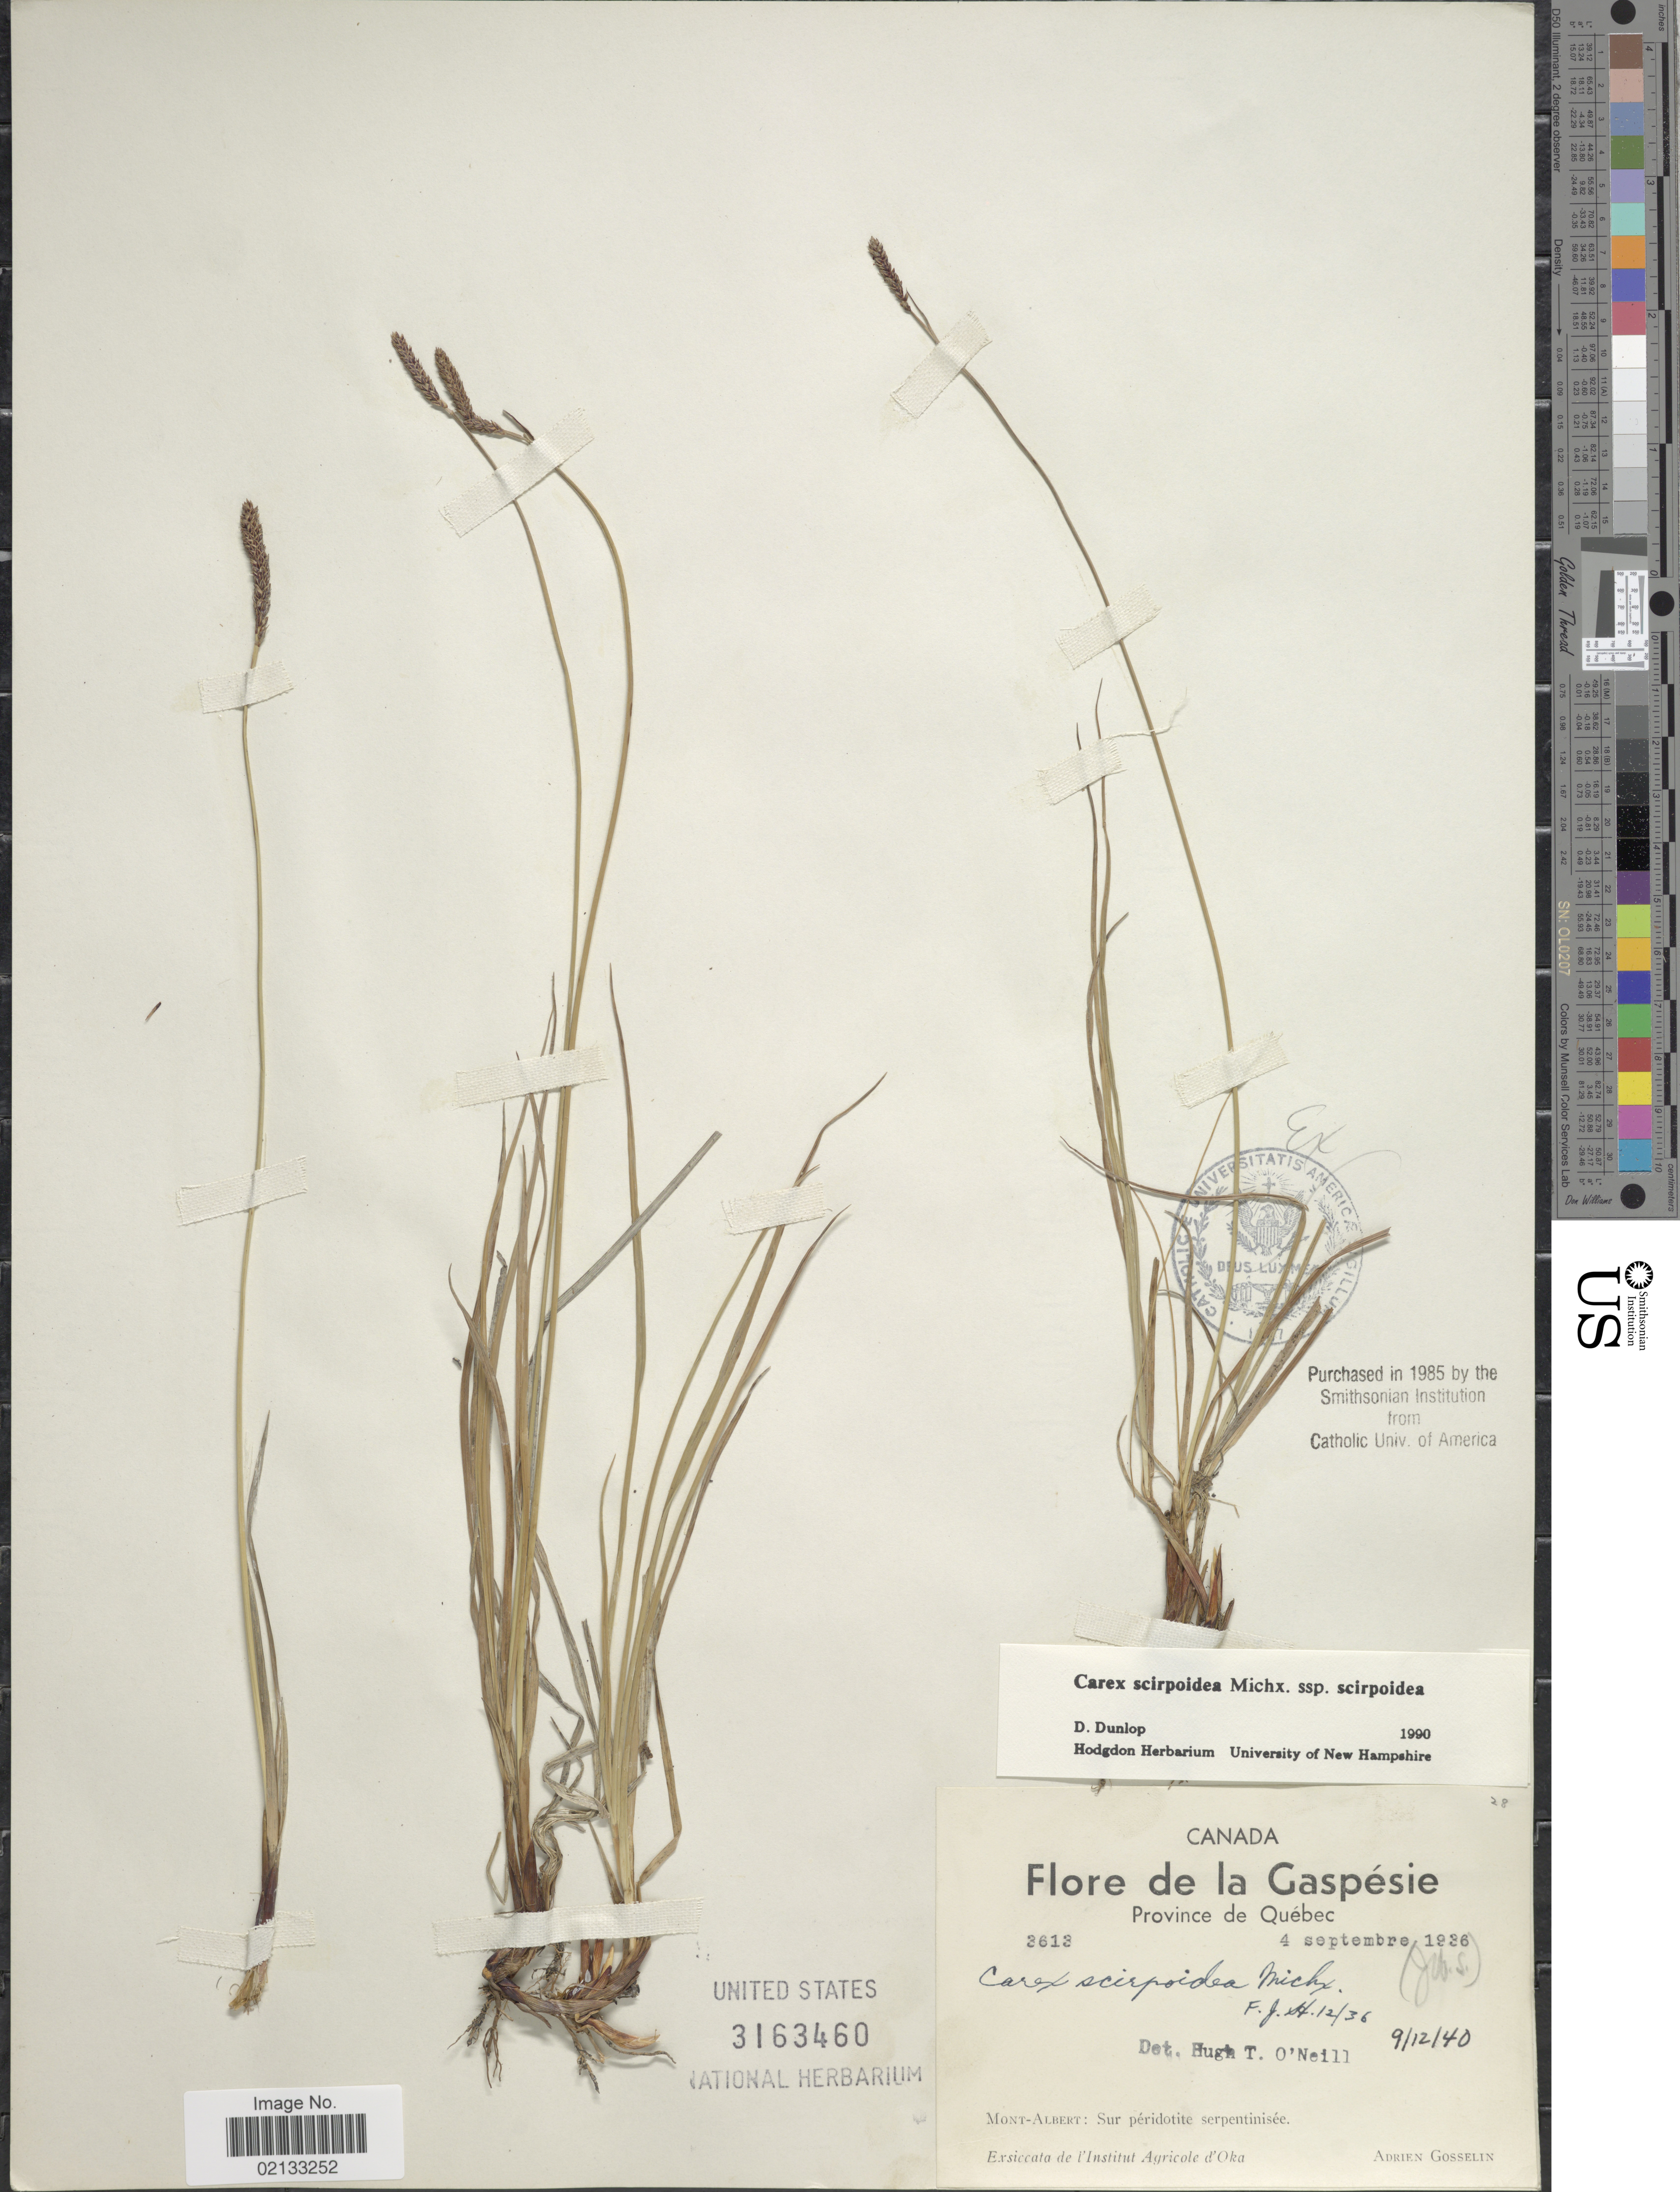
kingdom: Plantae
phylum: Tracheophyta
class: Liliopsida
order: Poales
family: Cyperaceae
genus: Carex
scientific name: Carex scirpoidea subsp. scirpoidea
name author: Michx.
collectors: A. Gosselin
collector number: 3613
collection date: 1936-09-04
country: Canada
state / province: Quebec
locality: De la Gaspésie, Mont-Albert: Sur péridotite serpentinisée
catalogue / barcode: US 3163460